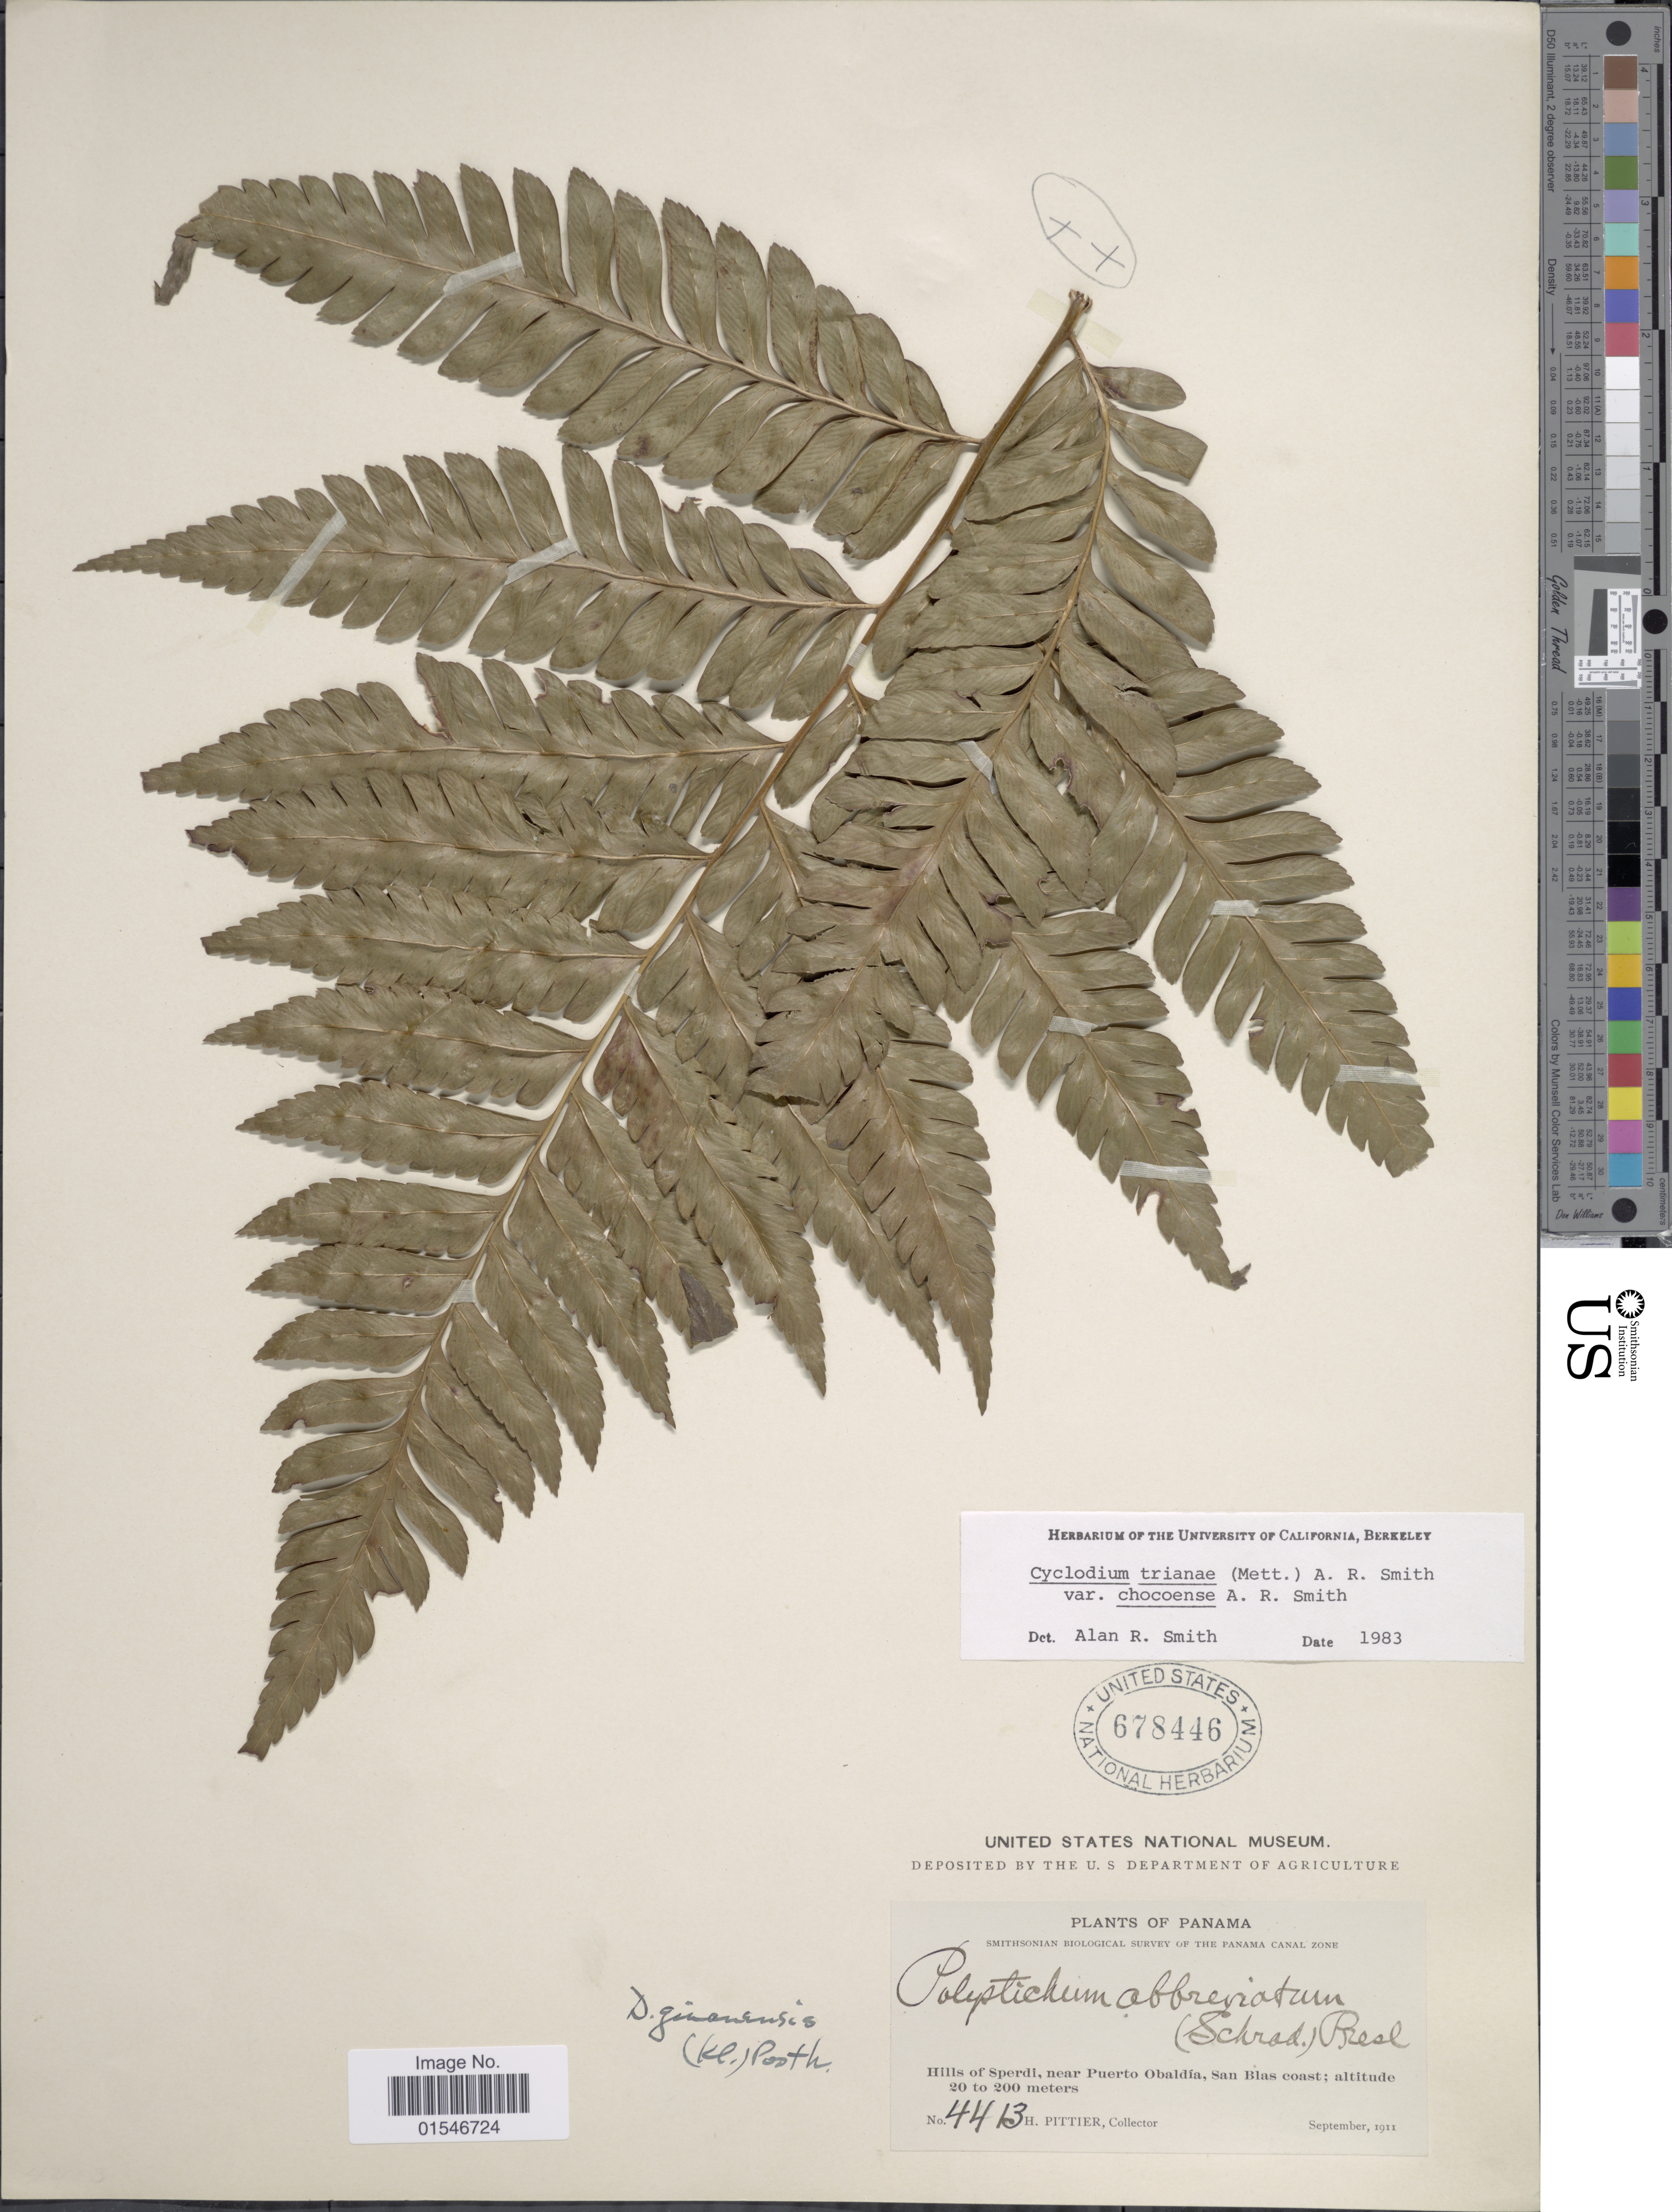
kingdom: Plantae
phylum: Tracheophyta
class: Polypodiopsida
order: Polypodiales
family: Dryopteridaceae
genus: Cyclodium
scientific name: Cyclodium trianae var. chocoense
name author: A.R. Sm.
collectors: H. F. Pittier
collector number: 4413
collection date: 1911-09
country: Panama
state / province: Colón / Panamá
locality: Panama Canal Zone. Hills of Sperdi, near Puerto Obaldía, San Blas coast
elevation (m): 20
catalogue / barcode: US 678446